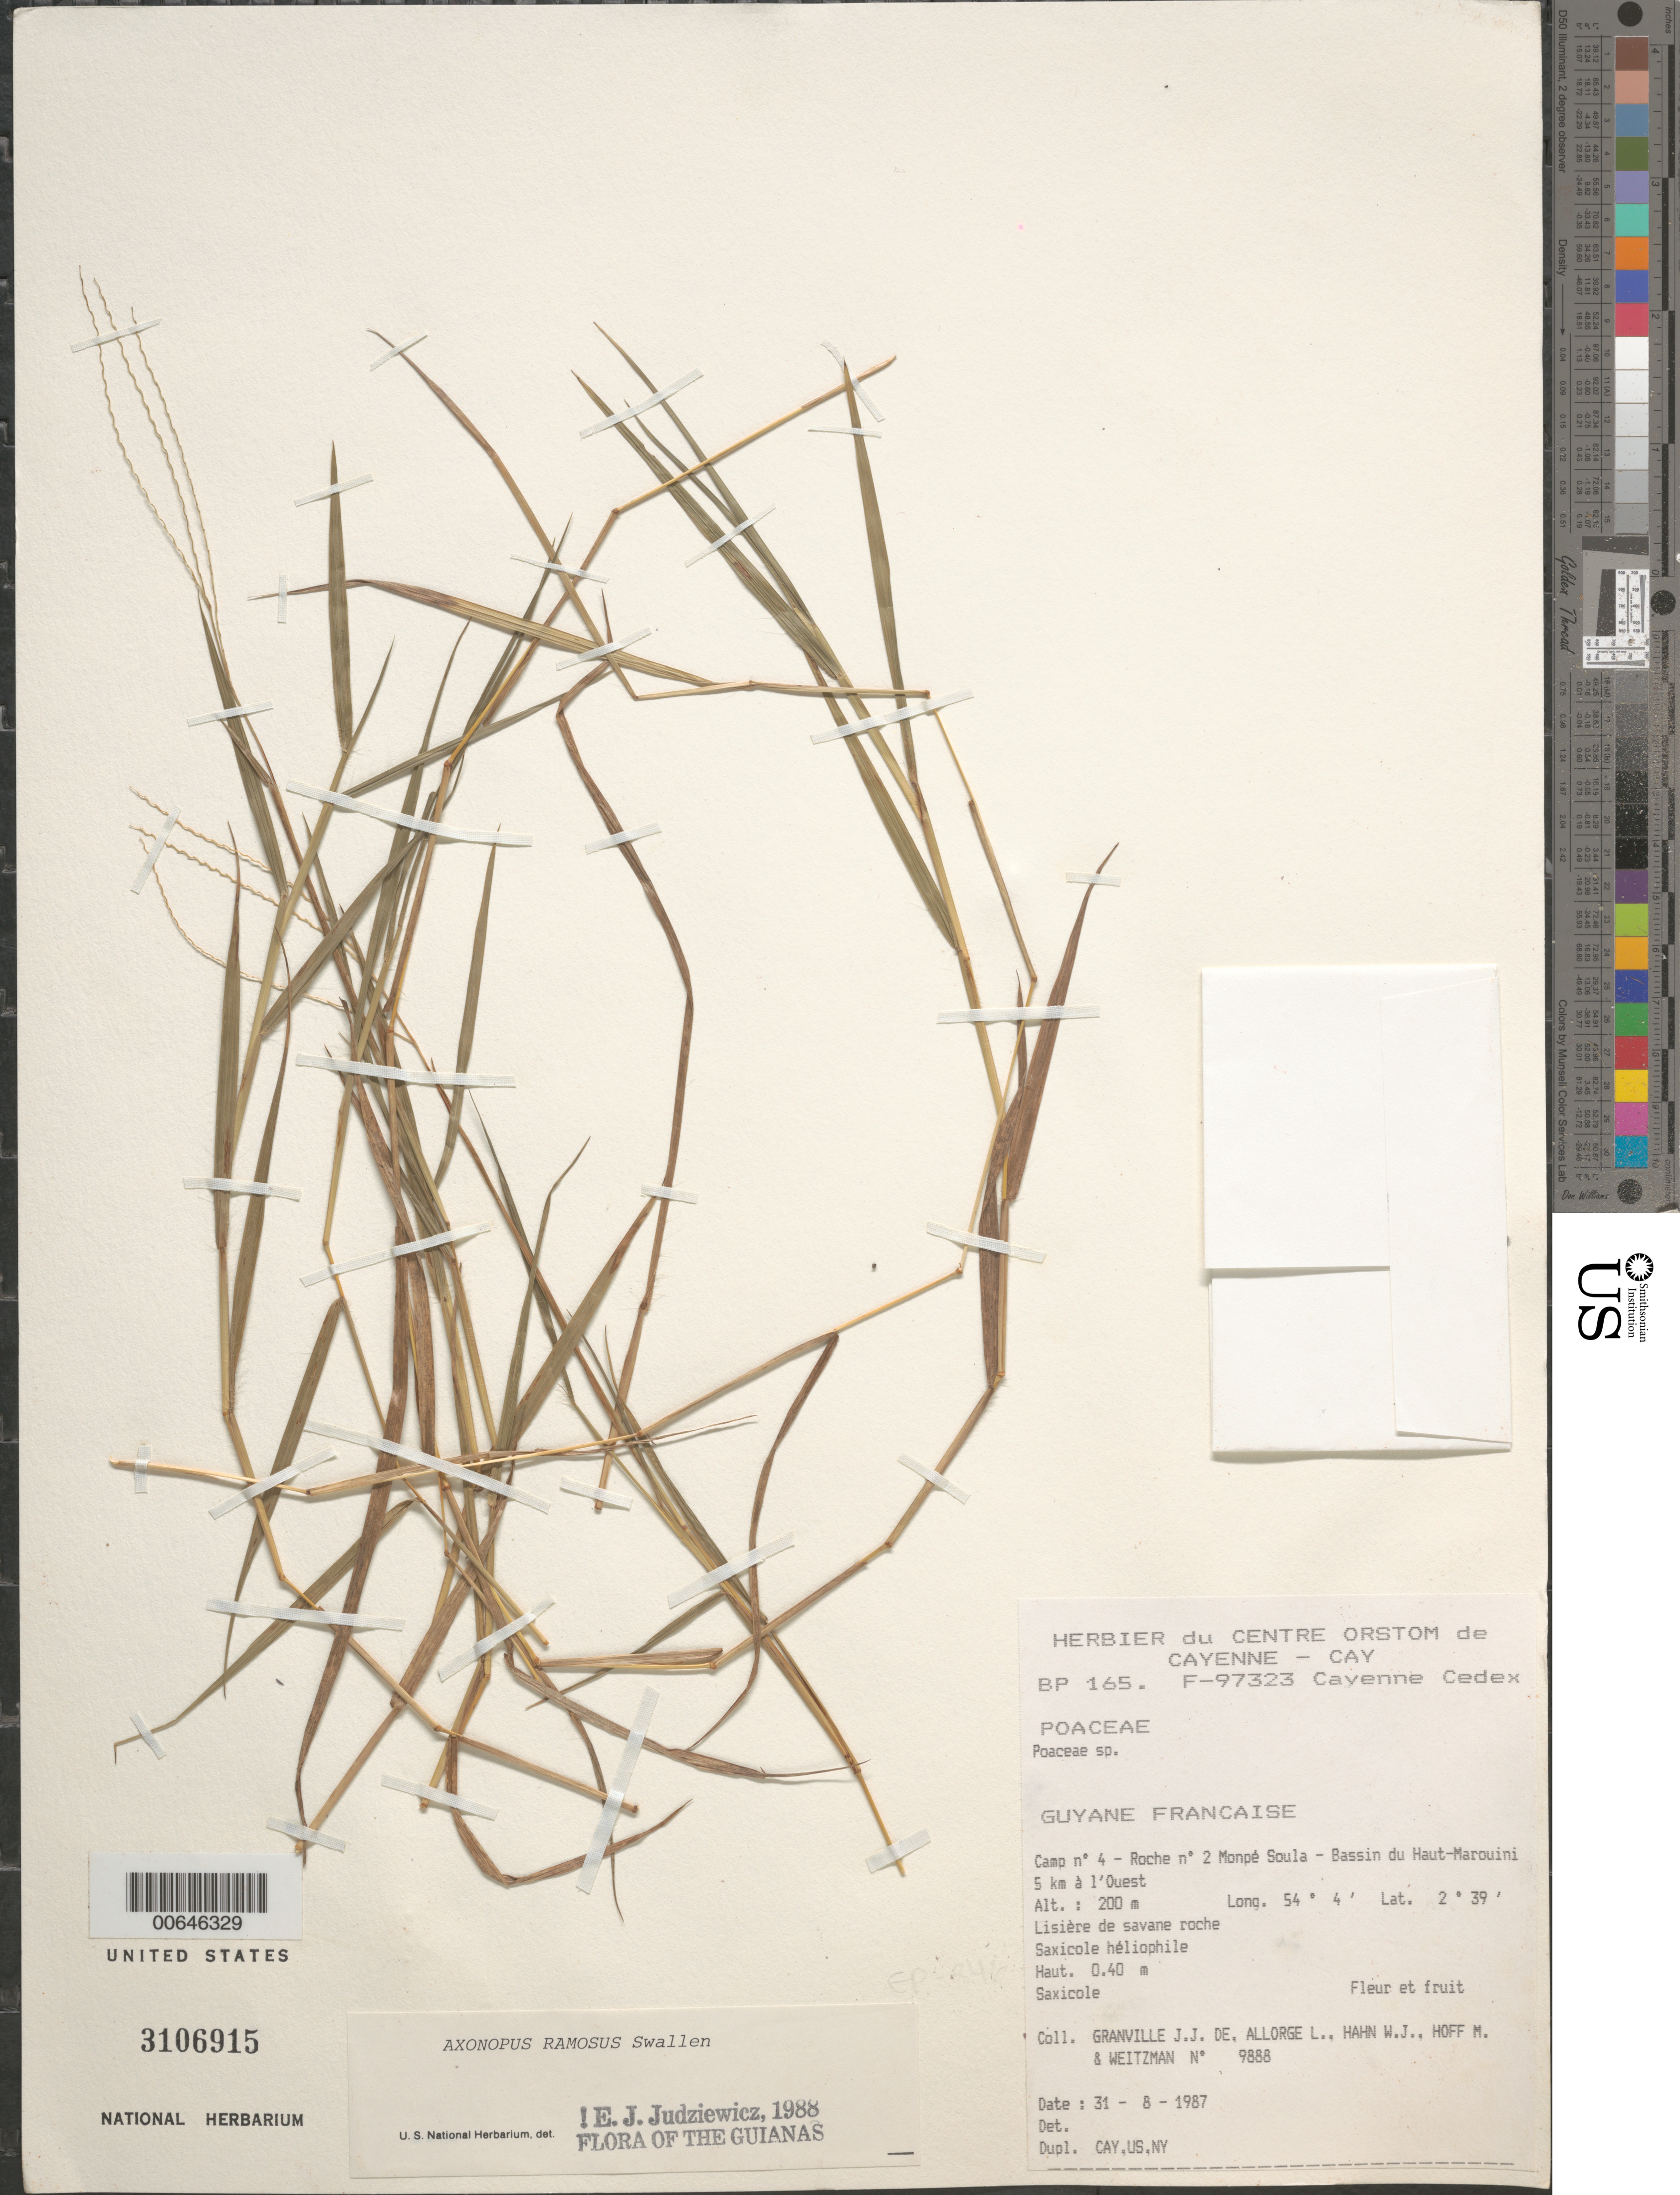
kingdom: Plantae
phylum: Tracheophyta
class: Liliopsida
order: Poales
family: Poaceae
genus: Axonopus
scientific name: Axonopus ramosus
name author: Swallen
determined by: Judziewicz, E. J.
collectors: J.-J. de Granville, L. Allorge, W. J. Hahn, M. Hoff & A. L. Weitzman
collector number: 9888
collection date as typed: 31-Aug-87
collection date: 1987-08-31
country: French Guiana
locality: Monpé Soula, Camp #4, roche no. 2, Bassin du Haut-Marouini, 5 km W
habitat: Lisière de savane roche. Saxicole héliophile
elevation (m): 200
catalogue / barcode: US 3106915